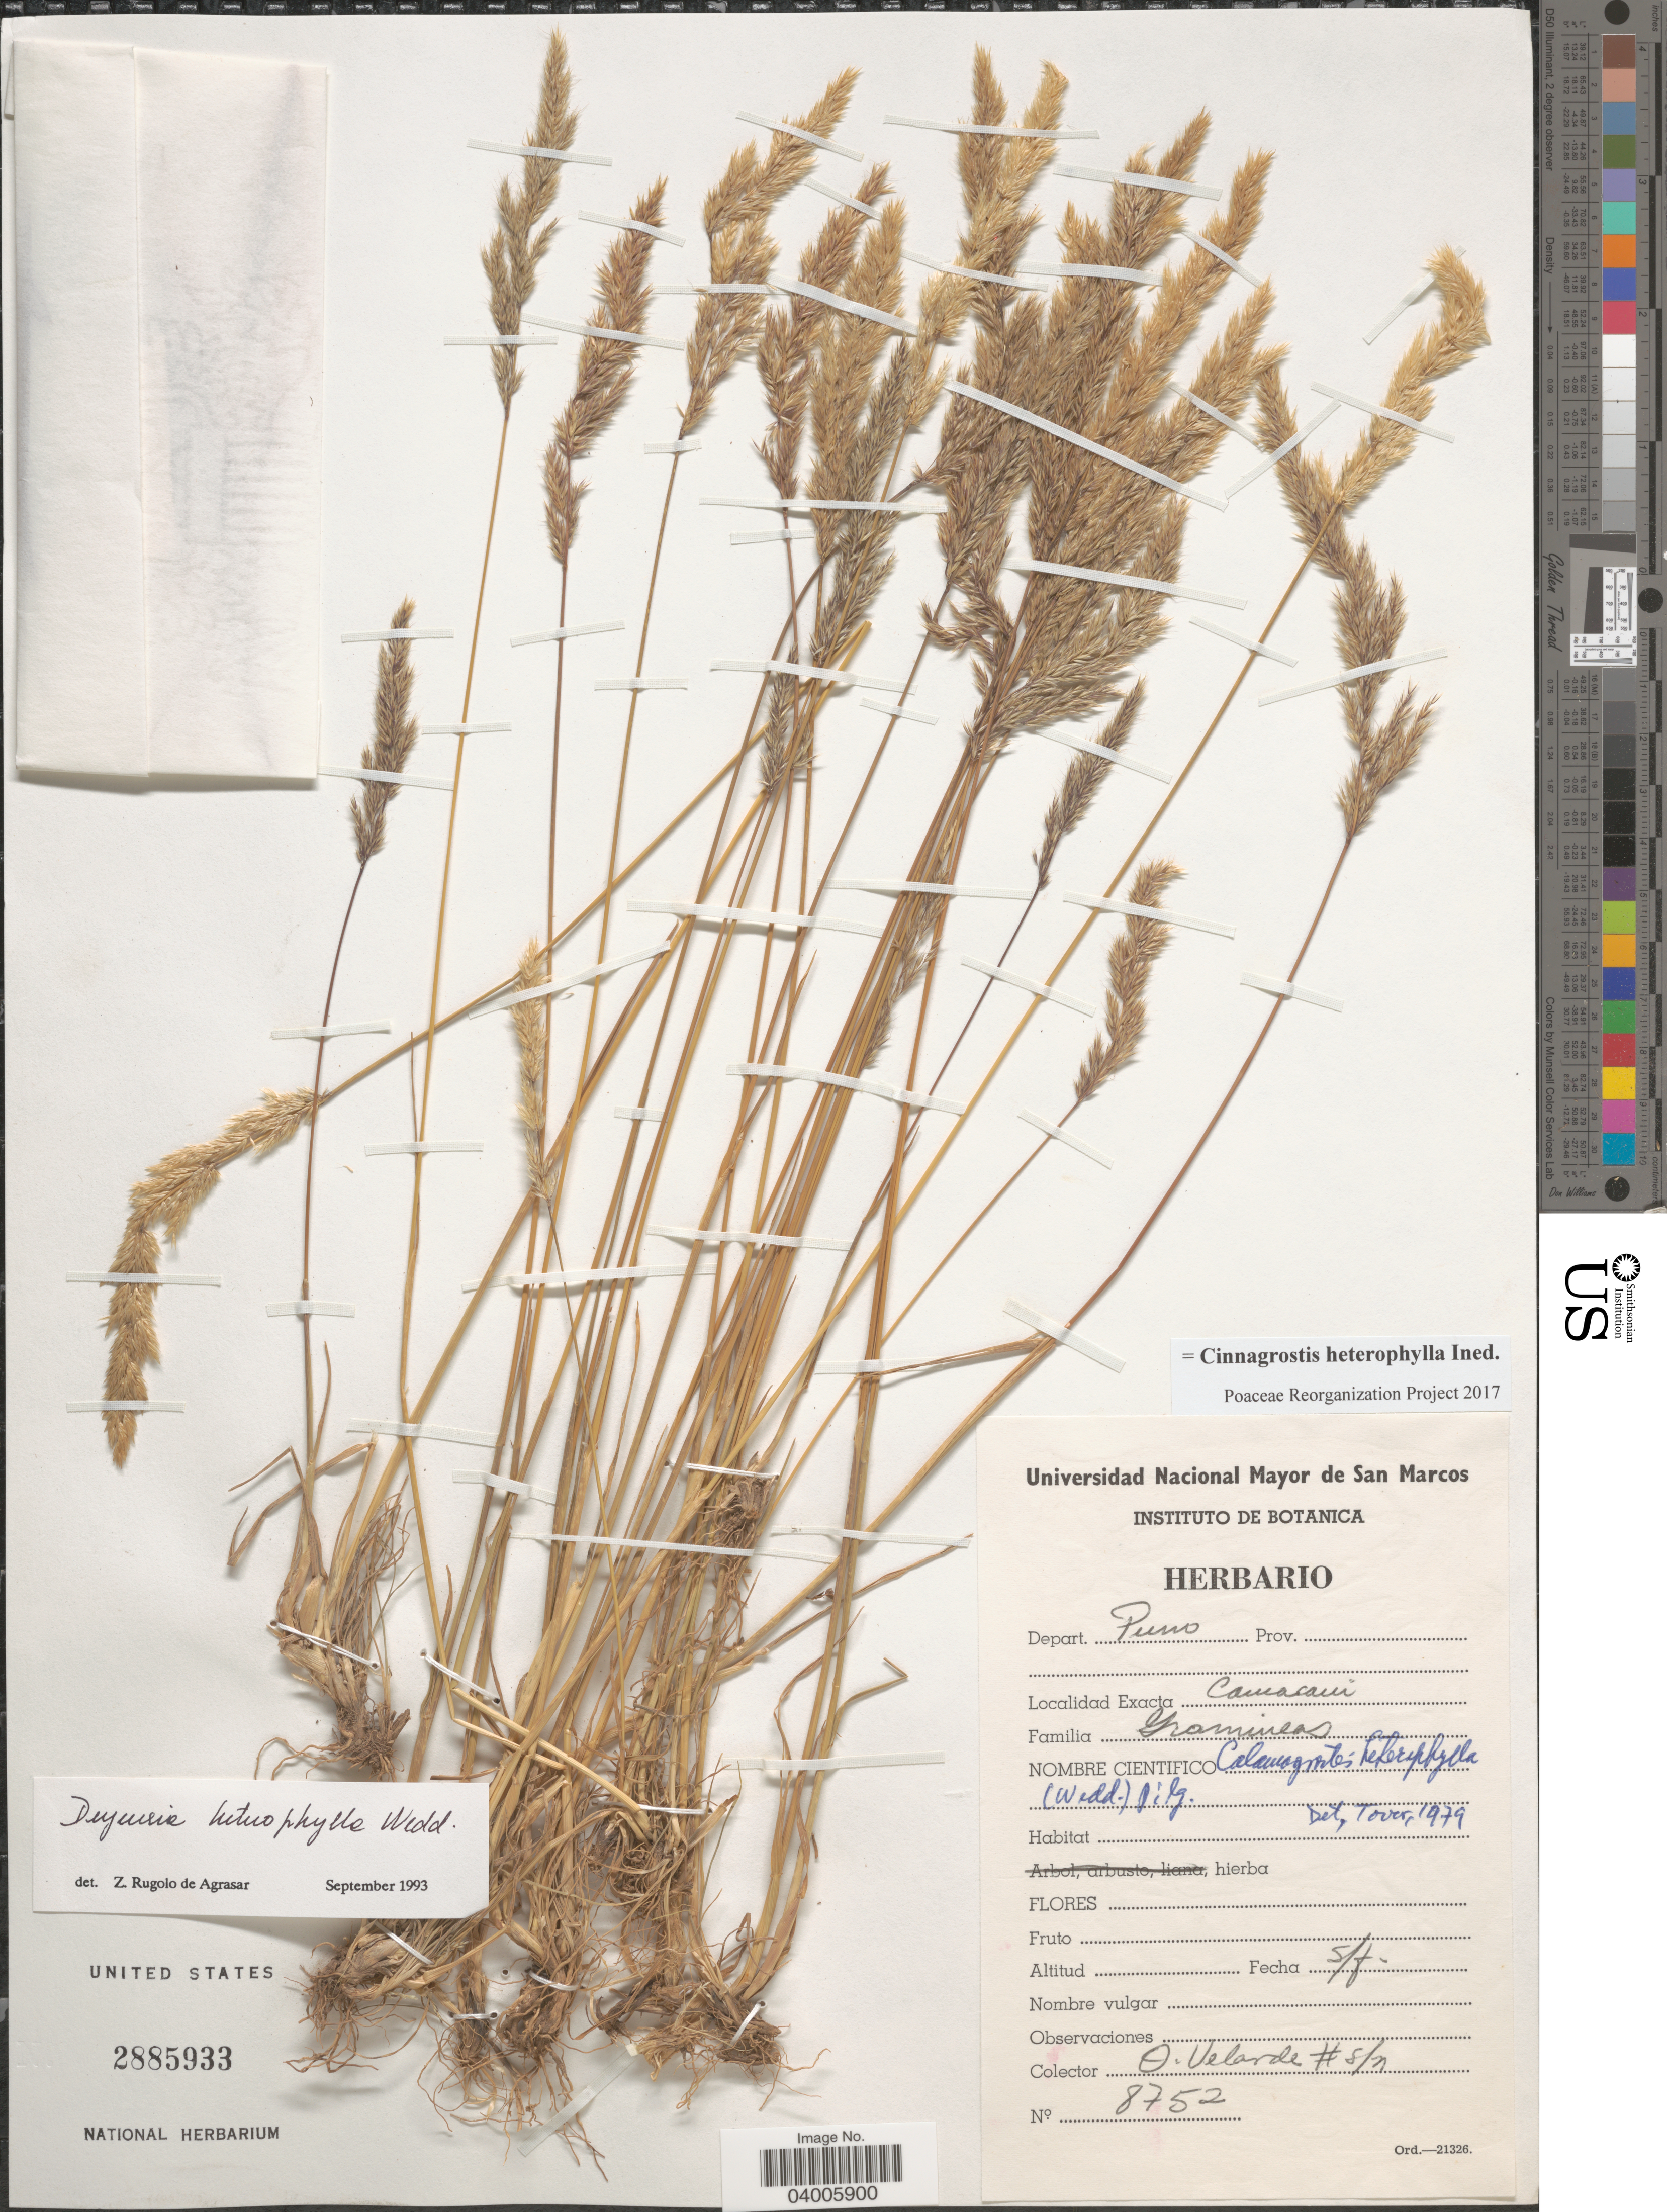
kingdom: Plantae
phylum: Tracheophyta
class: Liliopsida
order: Poales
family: Poaceae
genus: Cinnagrostis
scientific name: Cinnagrostis heterophylla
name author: (Wedd.) P.M. Peterson et al.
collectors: O. Velarde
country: Peru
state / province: Puno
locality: Depart. Puno. Camacaui.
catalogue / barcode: US 2885933